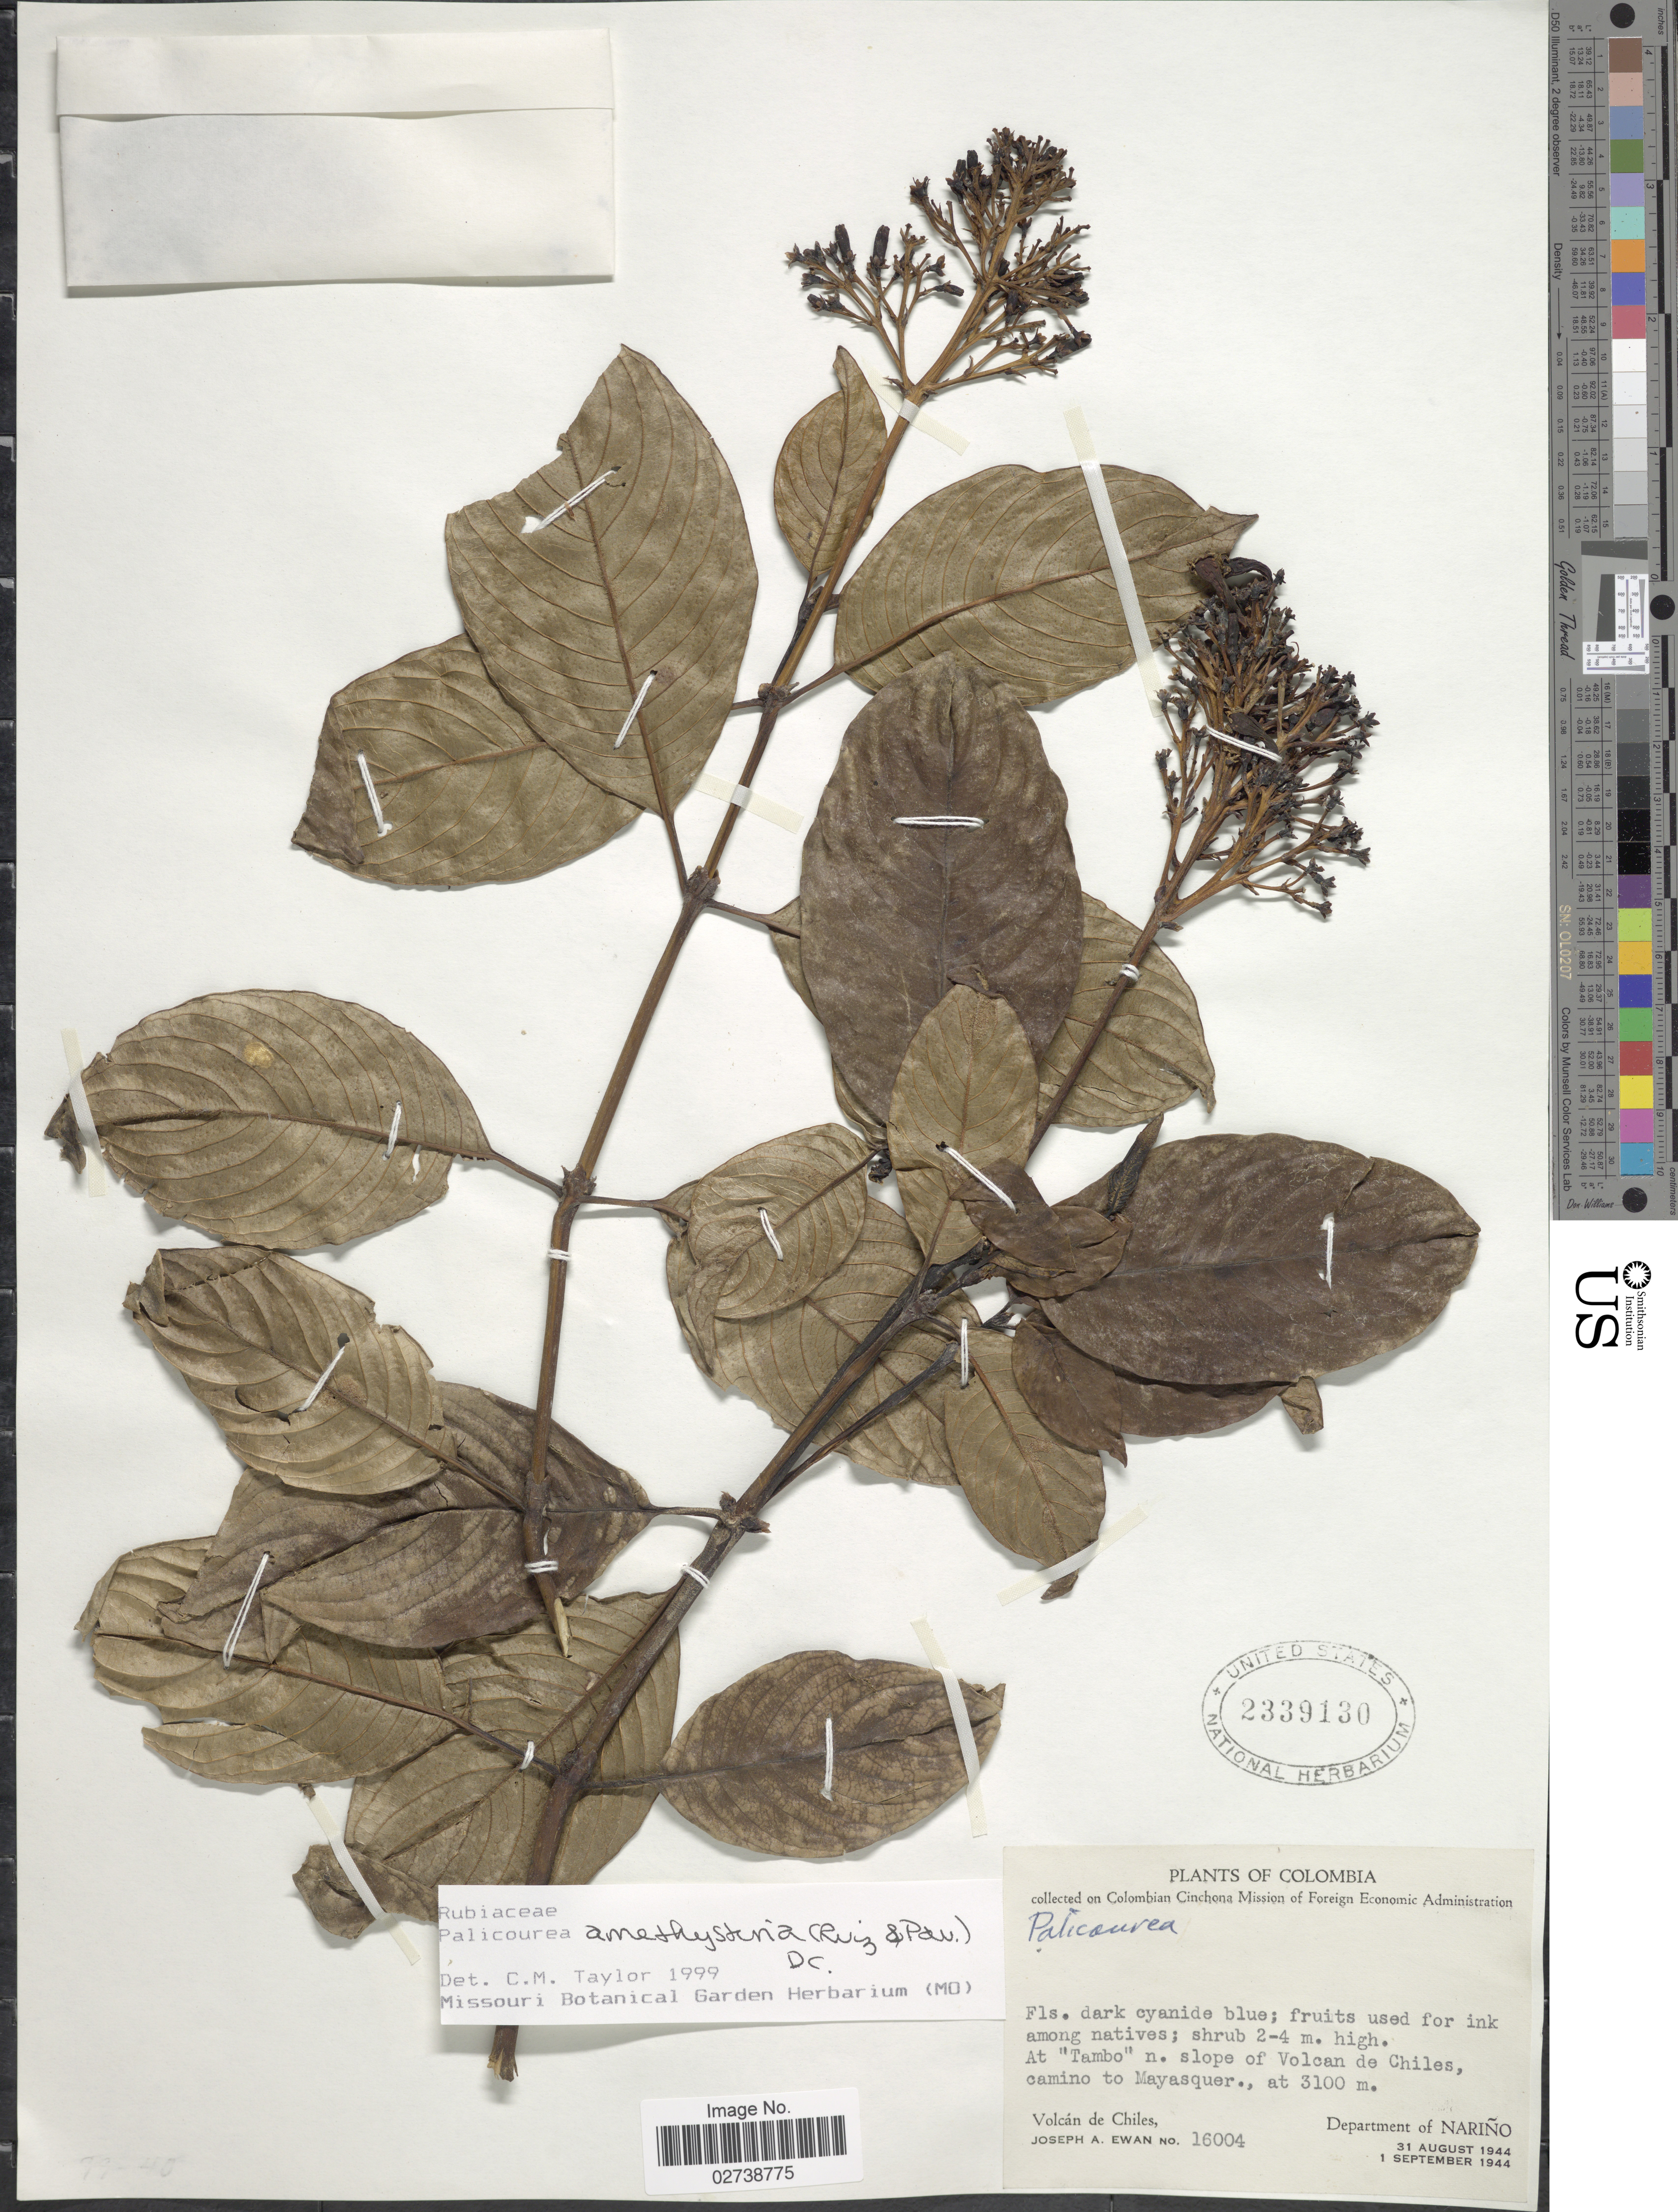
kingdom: Plantae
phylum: Tracheophyta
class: Magnoliopsida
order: Gentianales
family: Rubiaceae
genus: Palicourea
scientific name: Palicourea amethystina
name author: (Ruiz & Pav.) DC.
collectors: J. A. Ewan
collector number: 16004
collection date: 1944-08-31/1944-09-01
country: Colombia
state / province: Nariño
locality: At 'Tambo' n. slope of Volcan de Chiles, camino to Mayasquer, Department of Nariño, Volcán de Chiles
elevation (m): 3100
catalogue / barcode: US 2339130